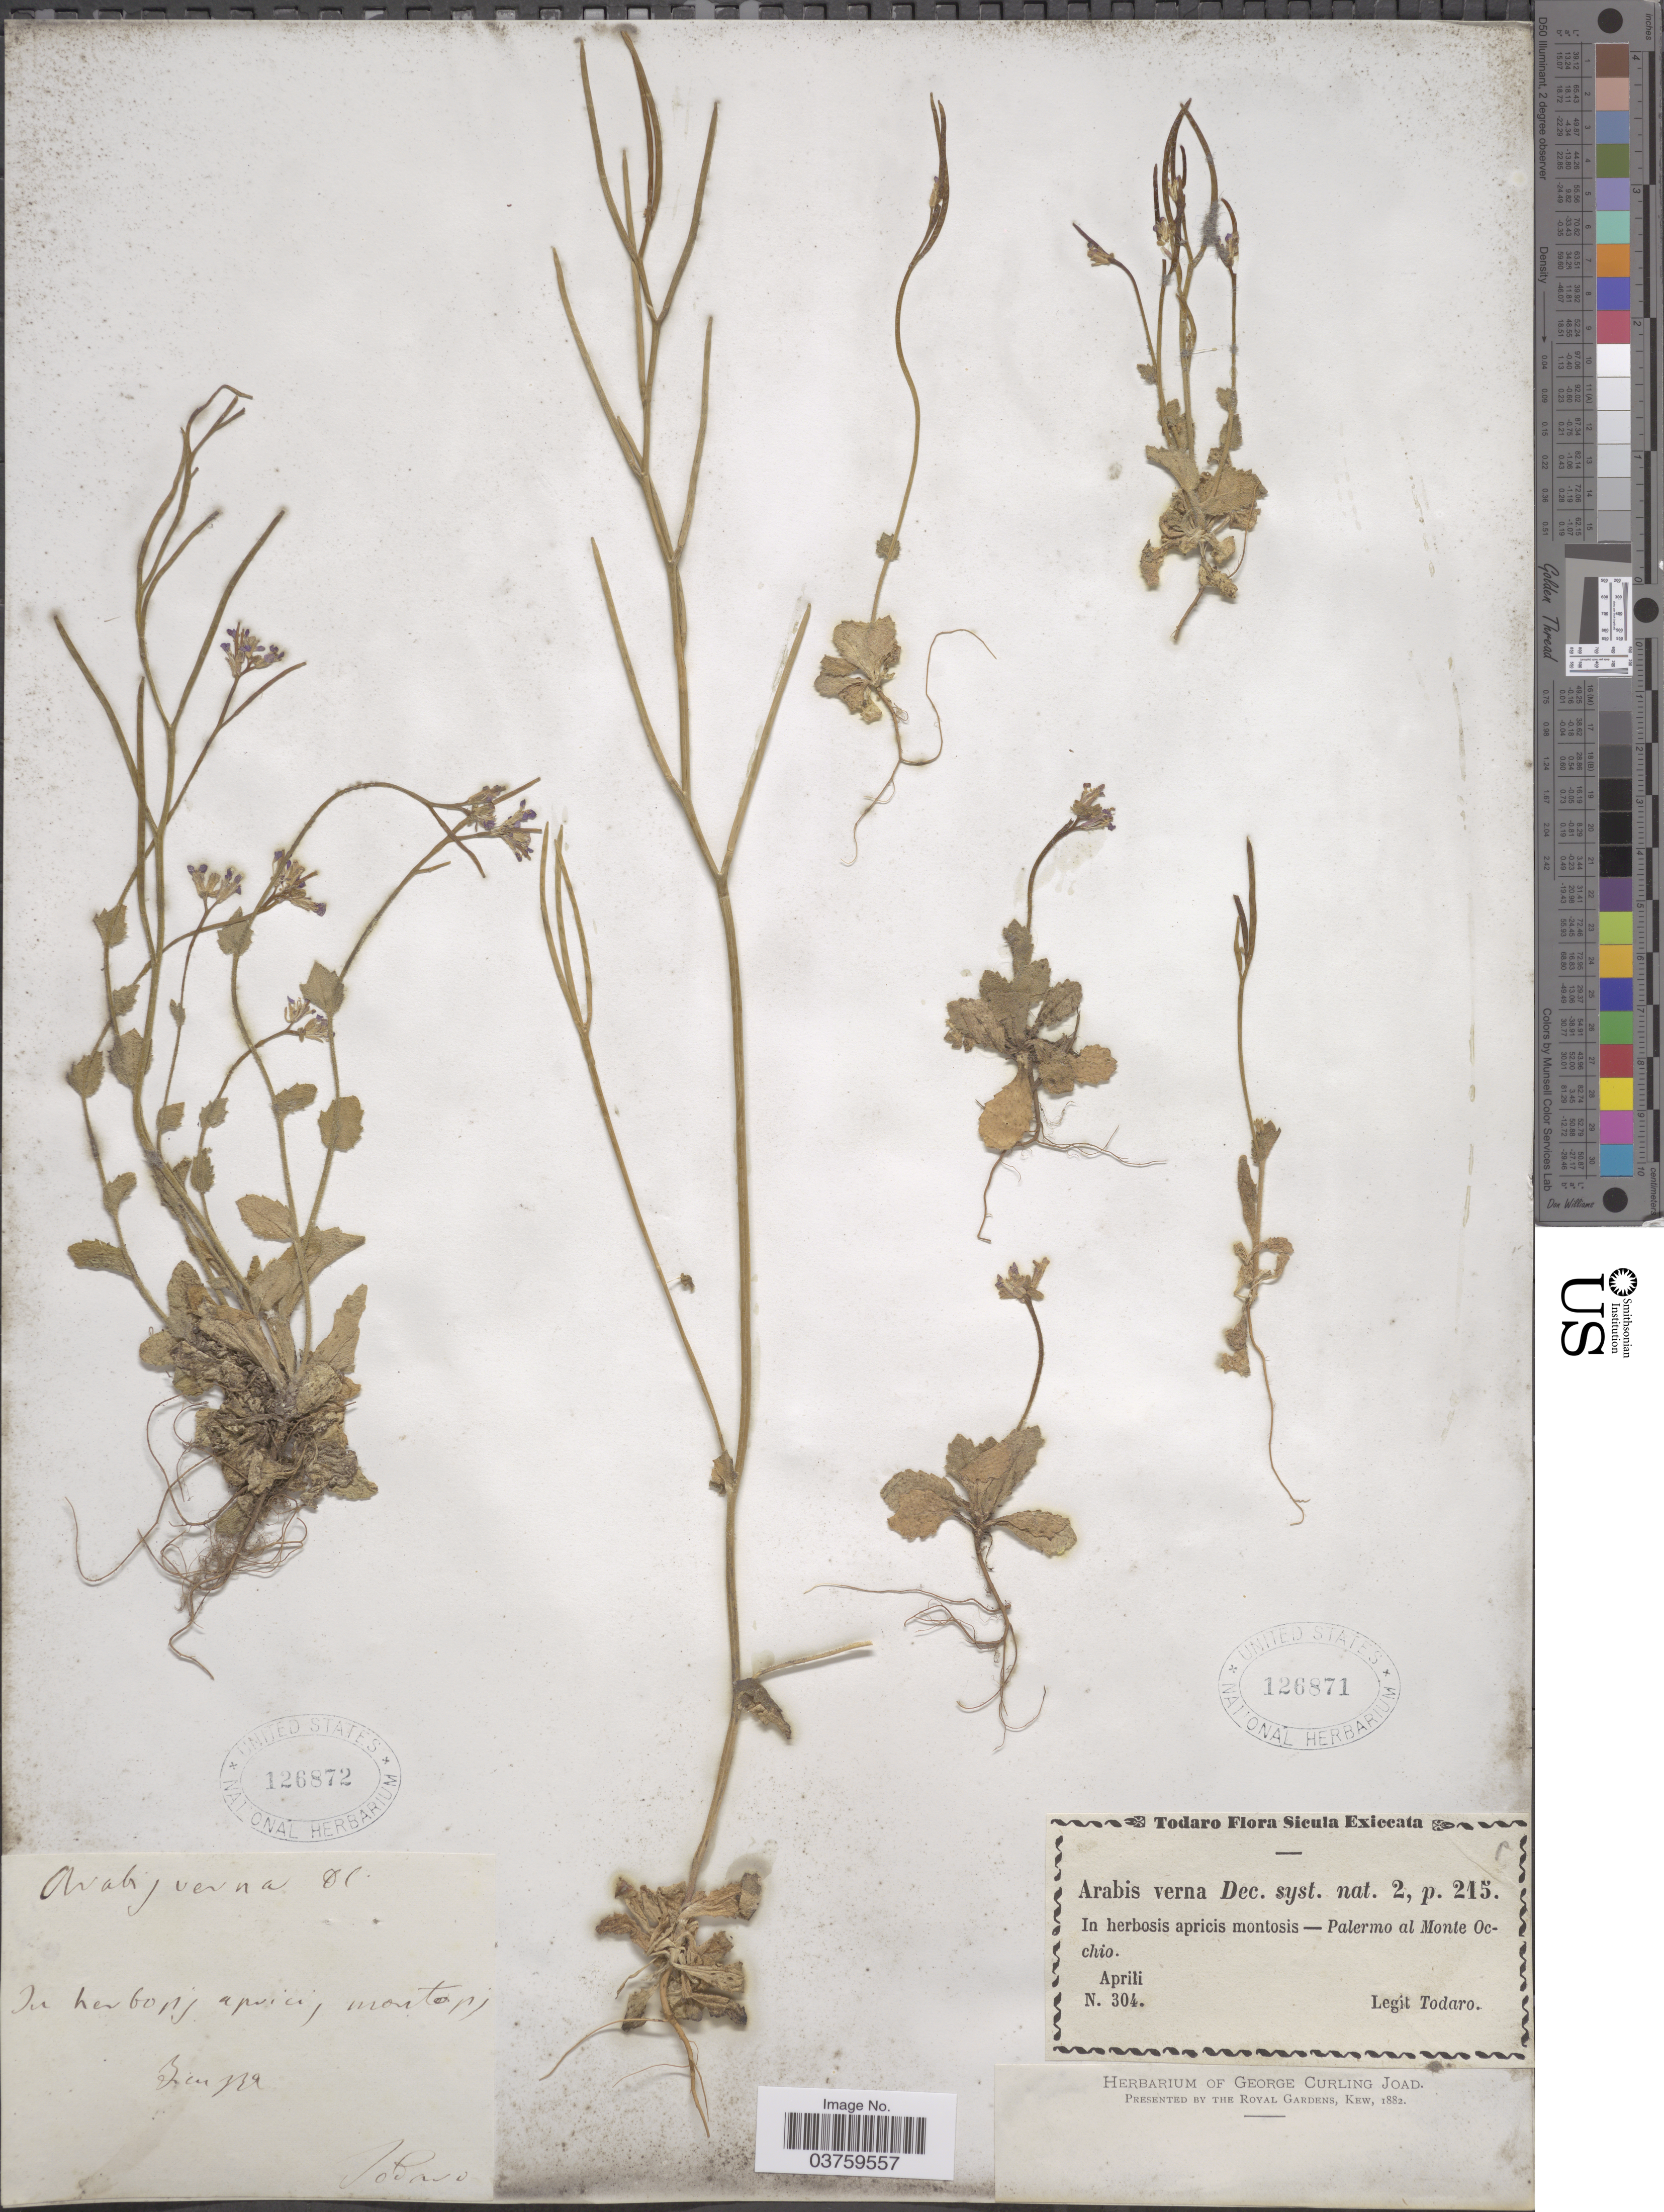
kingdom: Plantae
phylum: Tracheophyta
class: Magnoliopsida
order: Brassicales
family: Brassicaceae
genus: Arabis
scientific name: Arabis verna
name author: W.T. Aiton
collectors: Todaro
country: Italy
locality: In henbonj apvici montopj. Impr.*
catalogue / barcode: US 126872-2